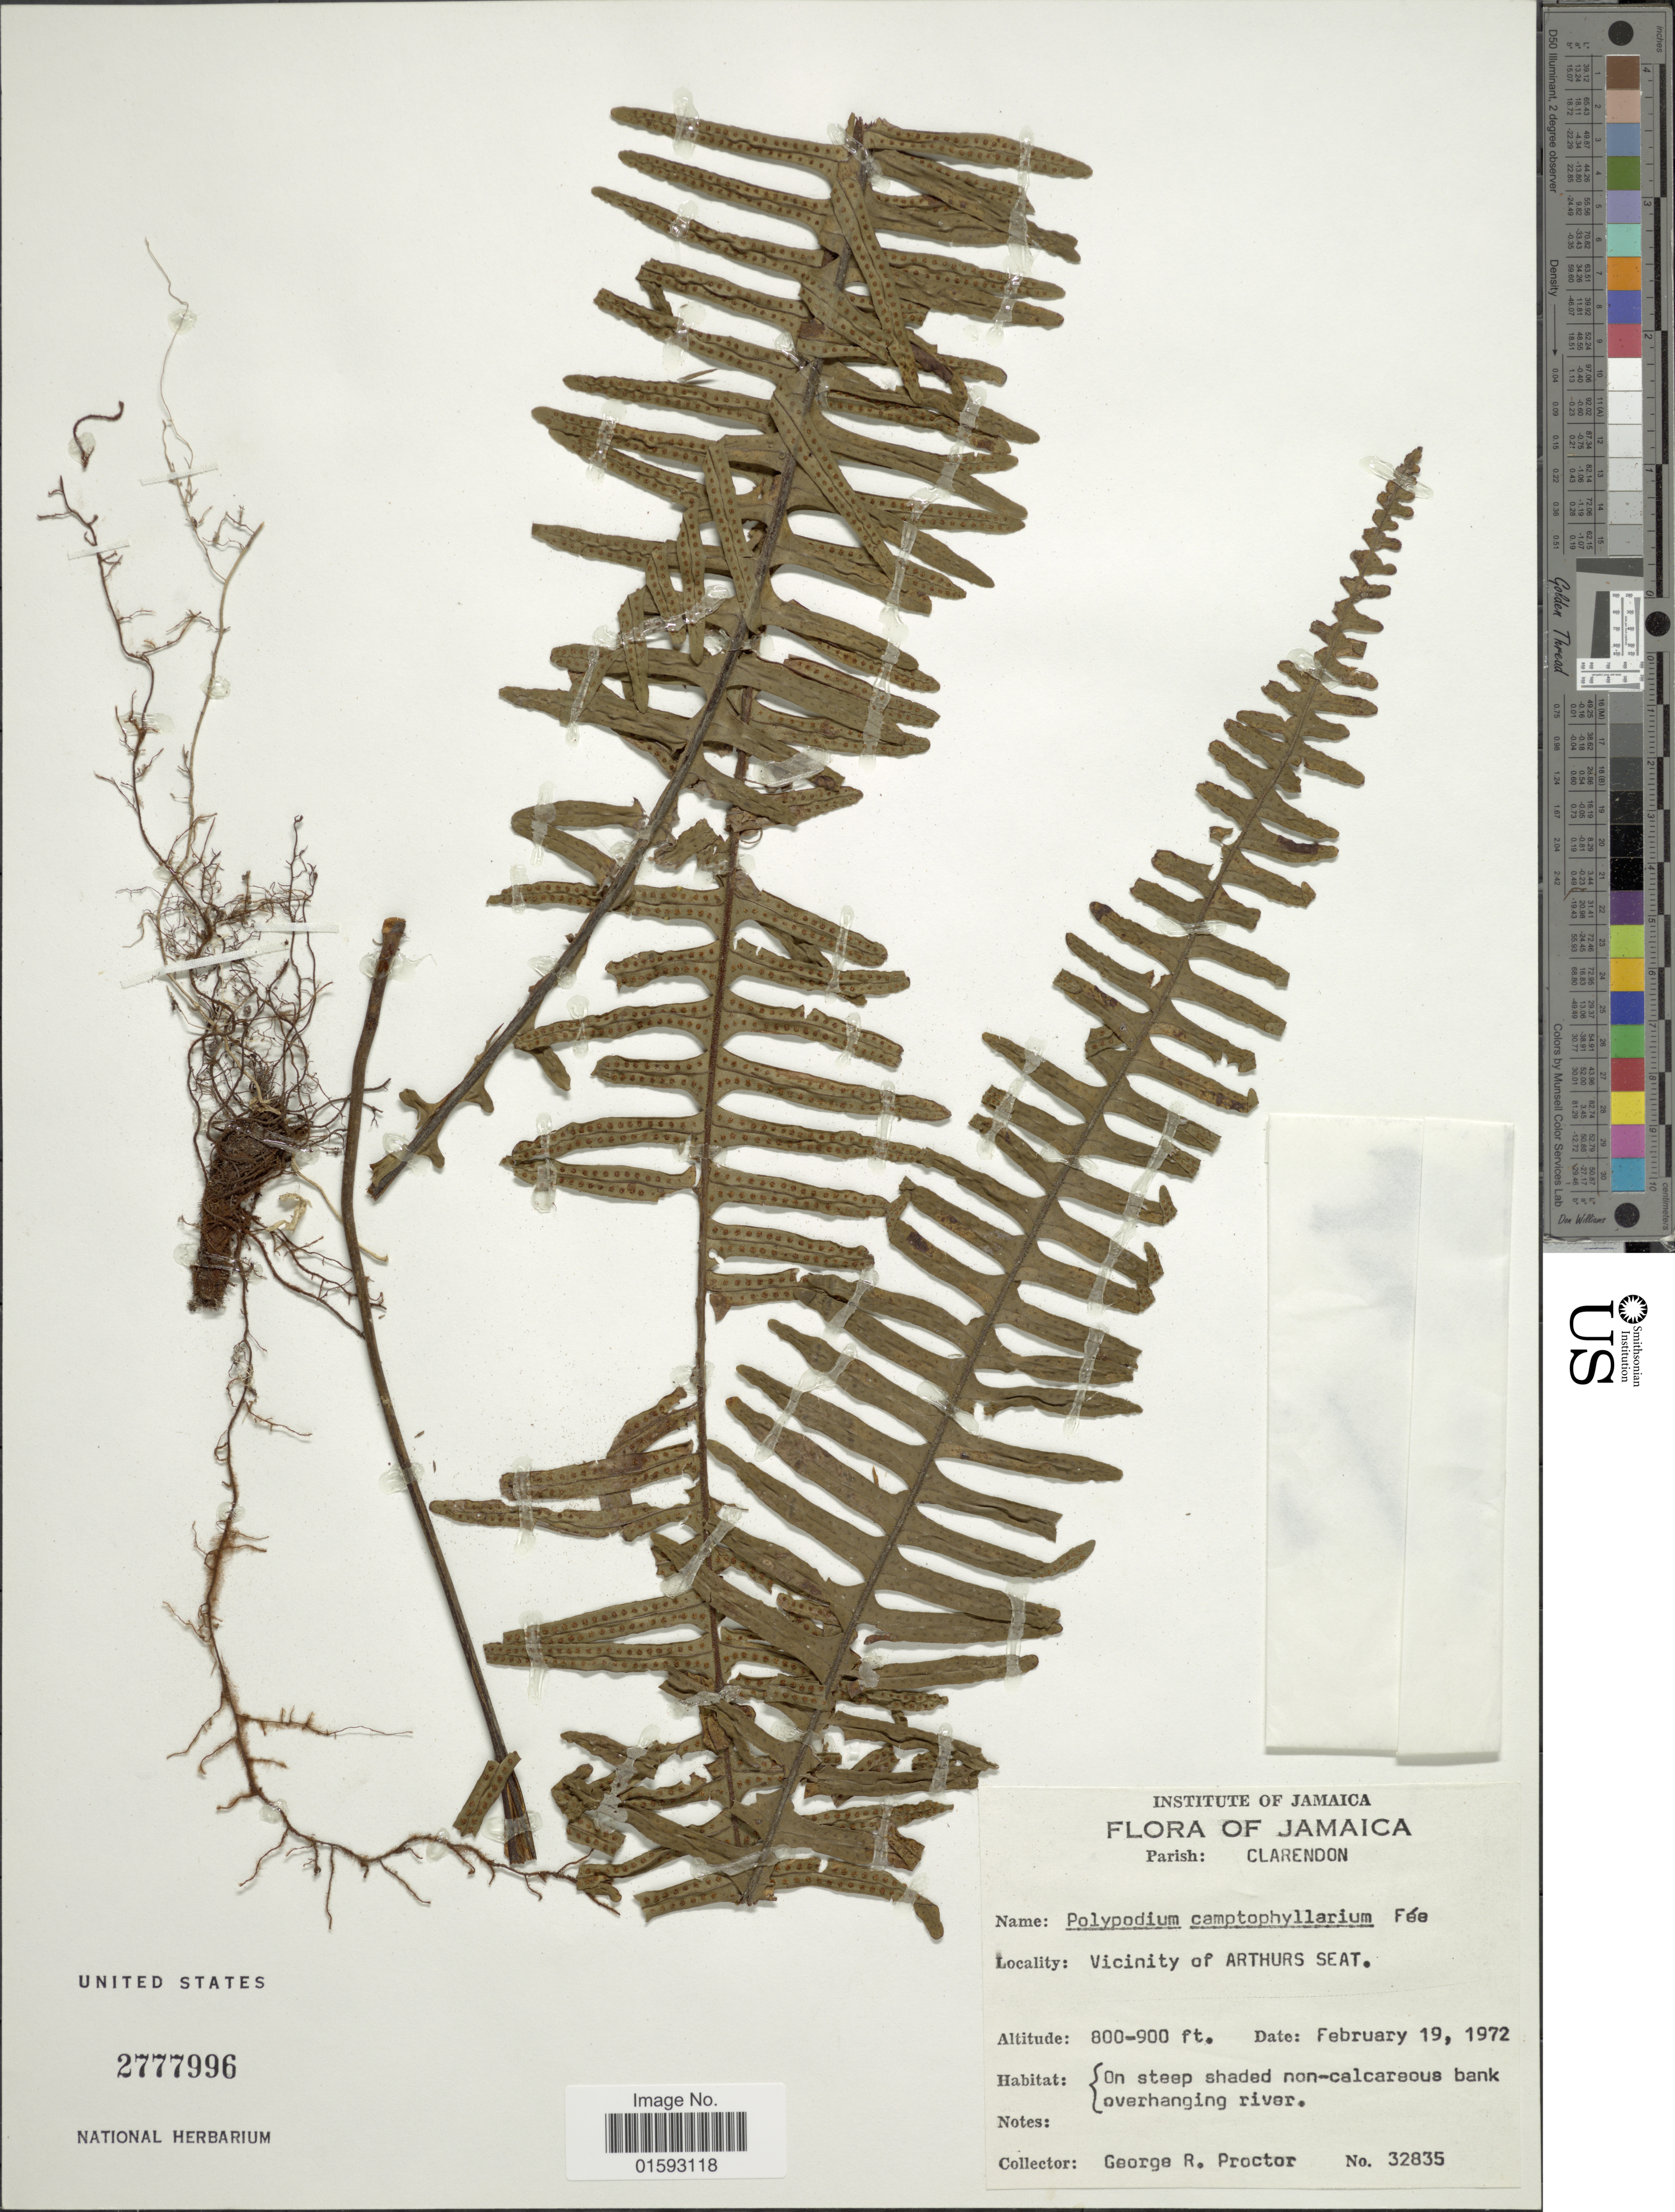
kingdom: Plantae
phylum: Tracheophyta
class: Polypodiopsida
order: Polypodiales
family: Polypodiaceae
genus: Pecluma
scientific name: Pecluma camptophyllaria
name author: (Fée) M.G. Price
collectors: G. R. Proctor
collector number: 32835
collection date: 1972-02-19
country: Jamaica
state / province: Clarendon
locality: Vicinity of Arthurs seat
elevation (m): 244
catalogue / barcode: US 2777996